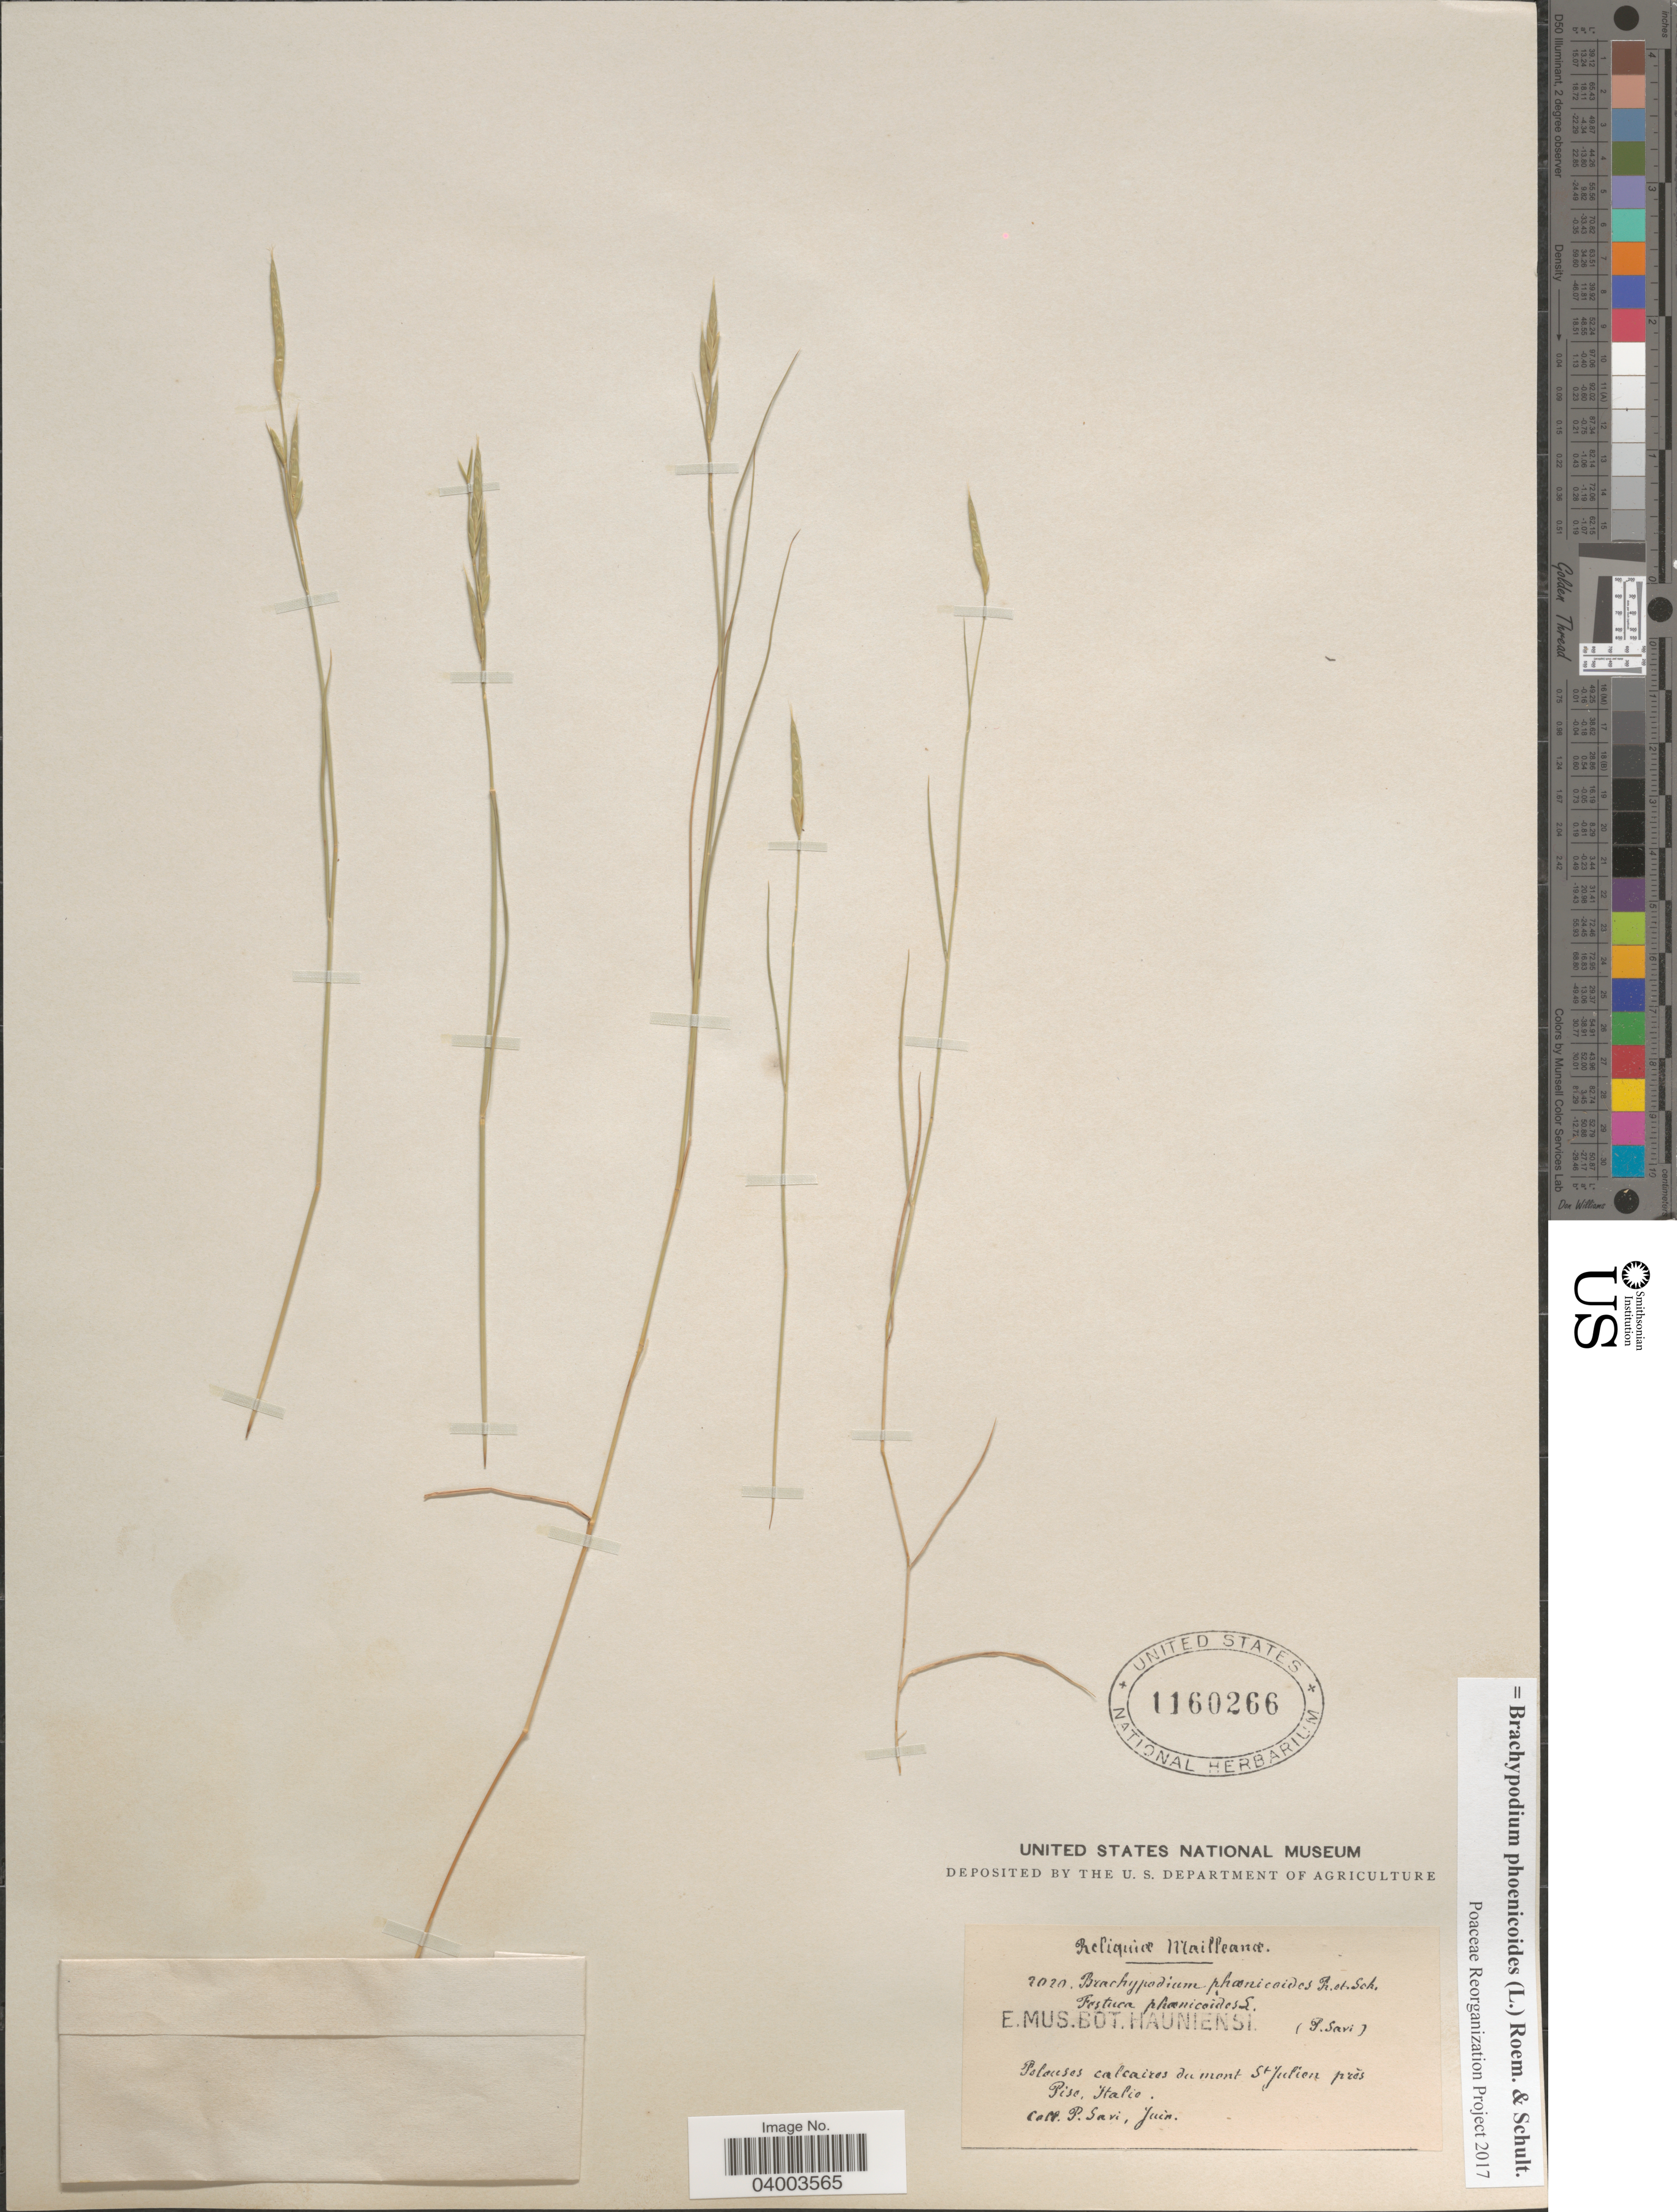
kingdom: Plantae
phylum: Tracheophyta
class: Liliopsida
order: Poales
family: Poaceae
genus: Brachypodium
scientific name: Brachypodium phoenicoides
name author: (L.) Roem. & Schult.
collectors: P. Savi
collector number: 2020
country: Italy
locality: Polouses calcaires du mont St Julien prés Piso, Italico.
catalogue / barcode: US 1160266